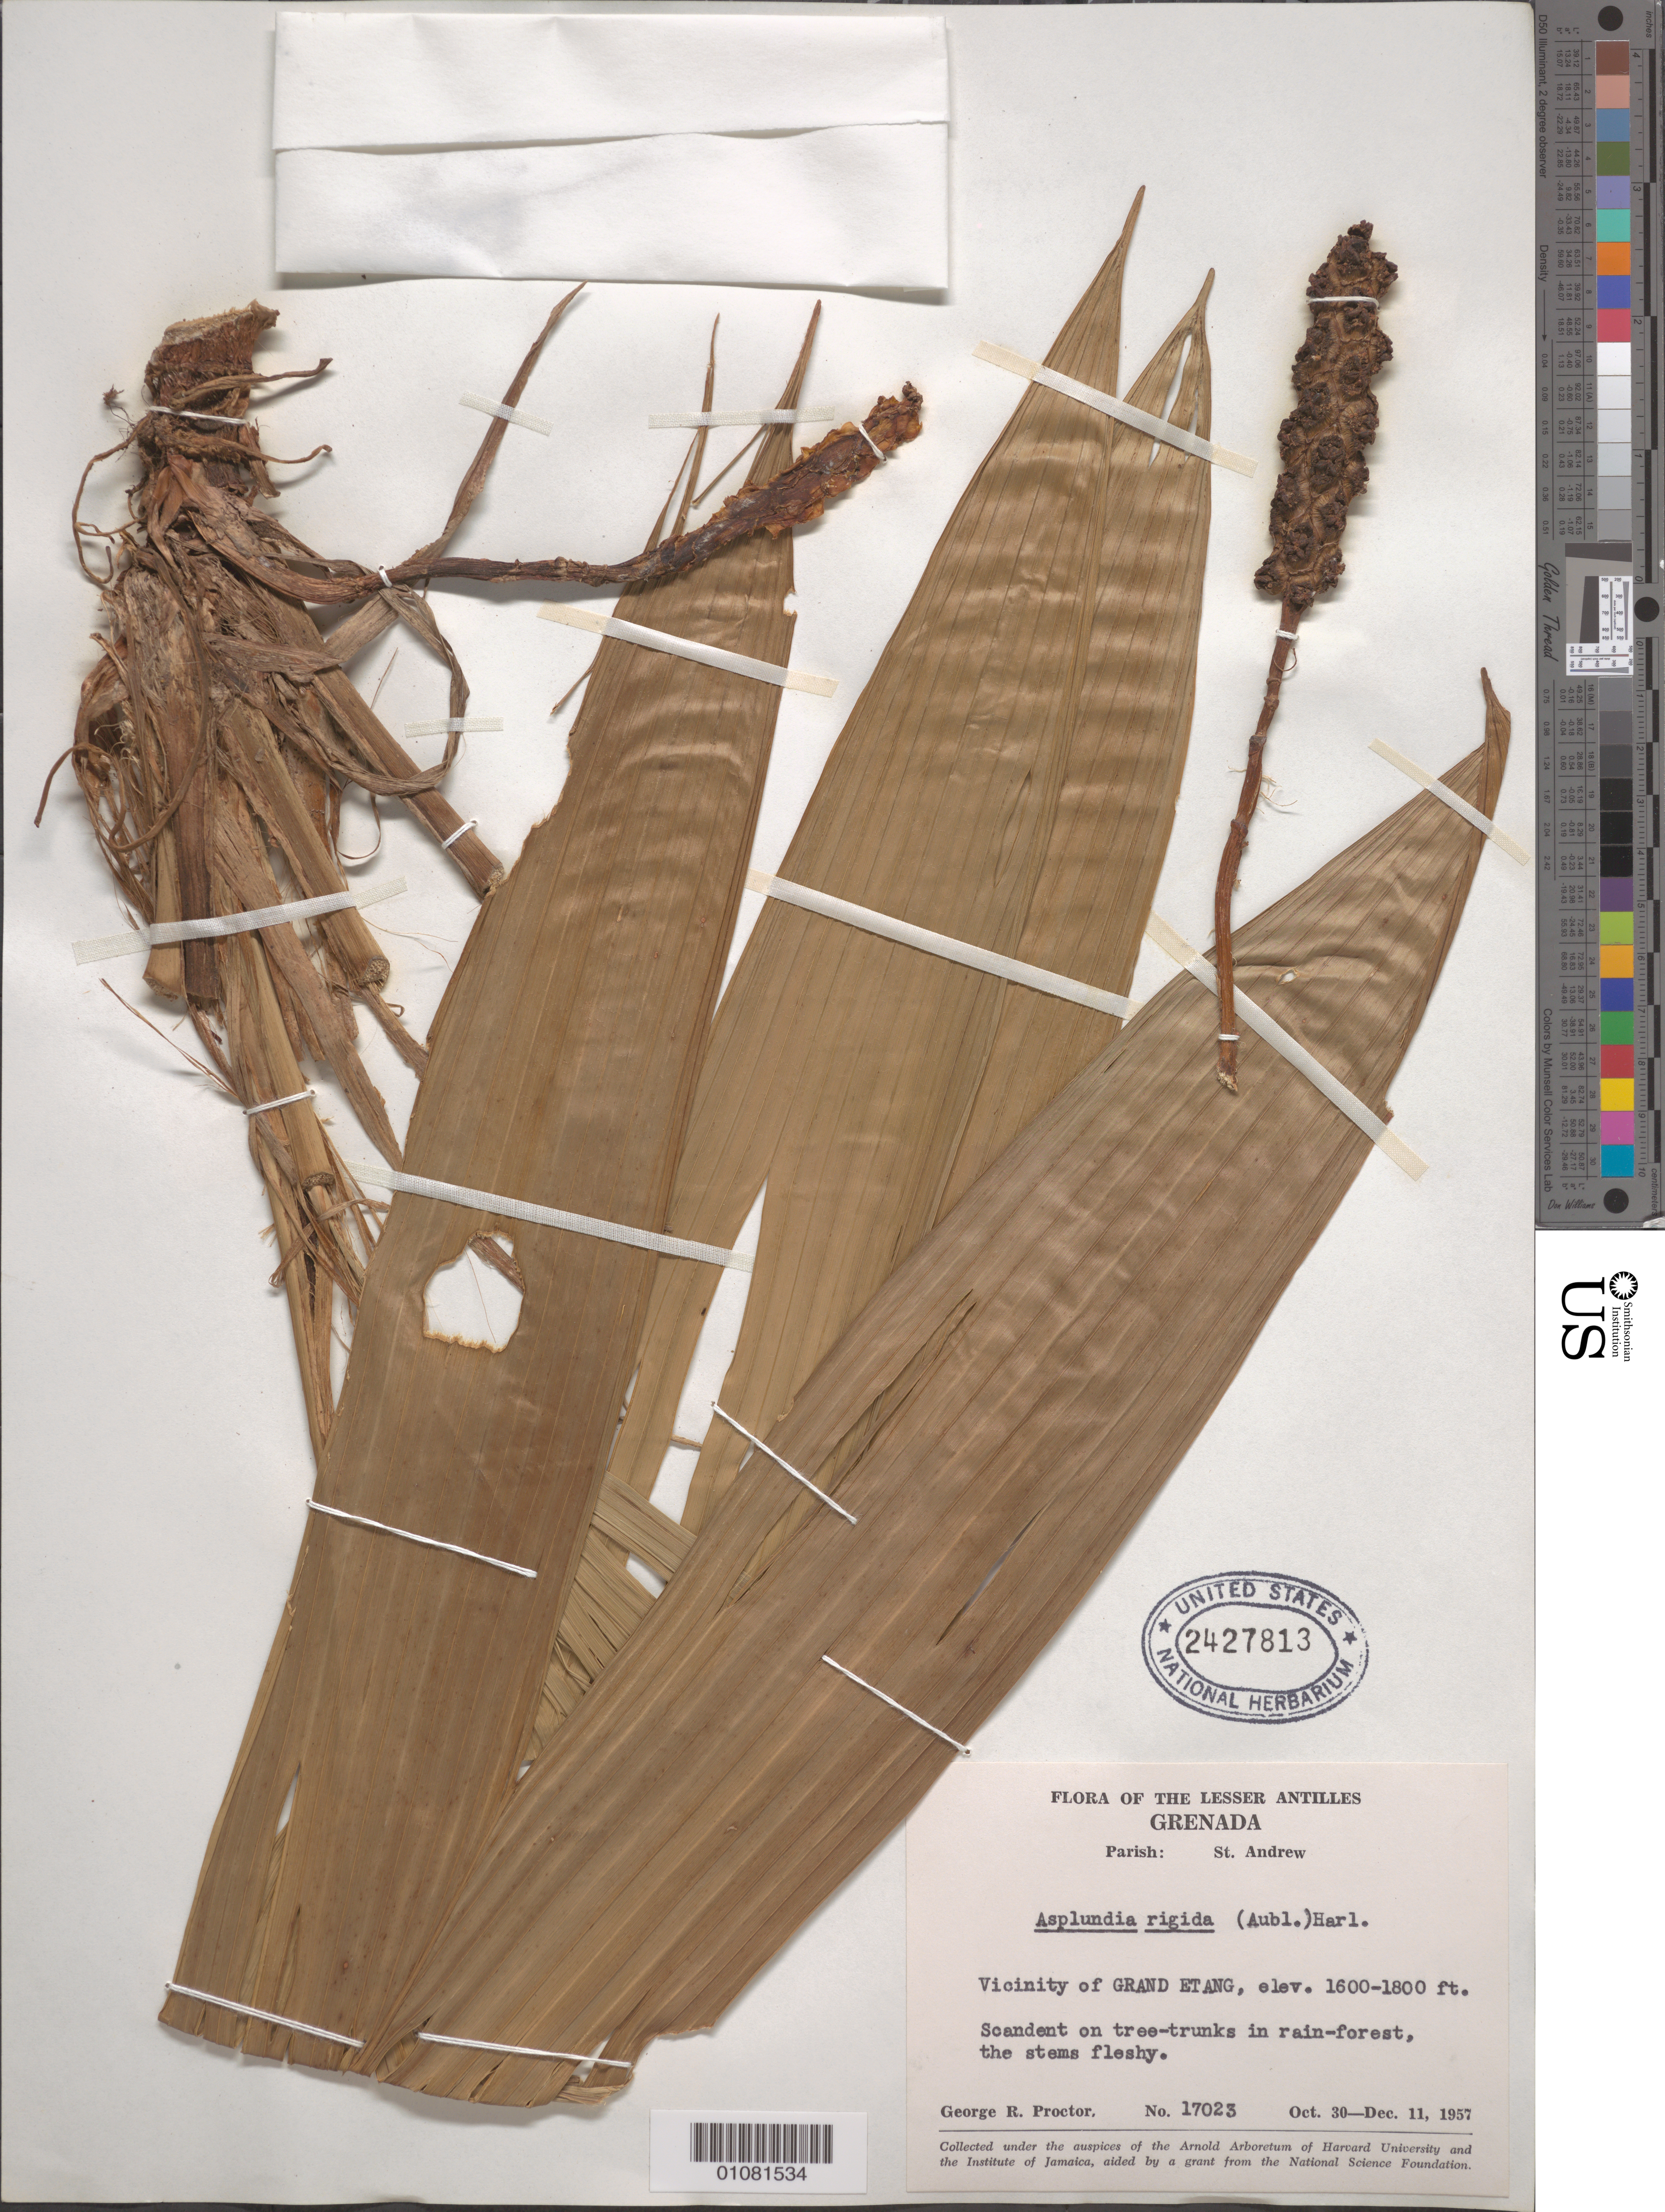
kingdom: Plantae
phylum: Tracheophyta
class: Liliopsida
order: Pandanales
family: Cyclanthaceae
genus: Asplundia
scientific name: Asplundia rigida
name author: (Aubl.) Harling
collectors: G. R. Proctor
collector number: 17023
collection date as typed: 30 Oct 1957 to 11 Dec 1957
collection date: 1957-10-30/1957-12-11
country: Grenada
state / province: Saint Andrew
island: Grenada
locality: Vicinity of Grand Etang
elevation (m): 488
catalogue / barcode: US 2427813